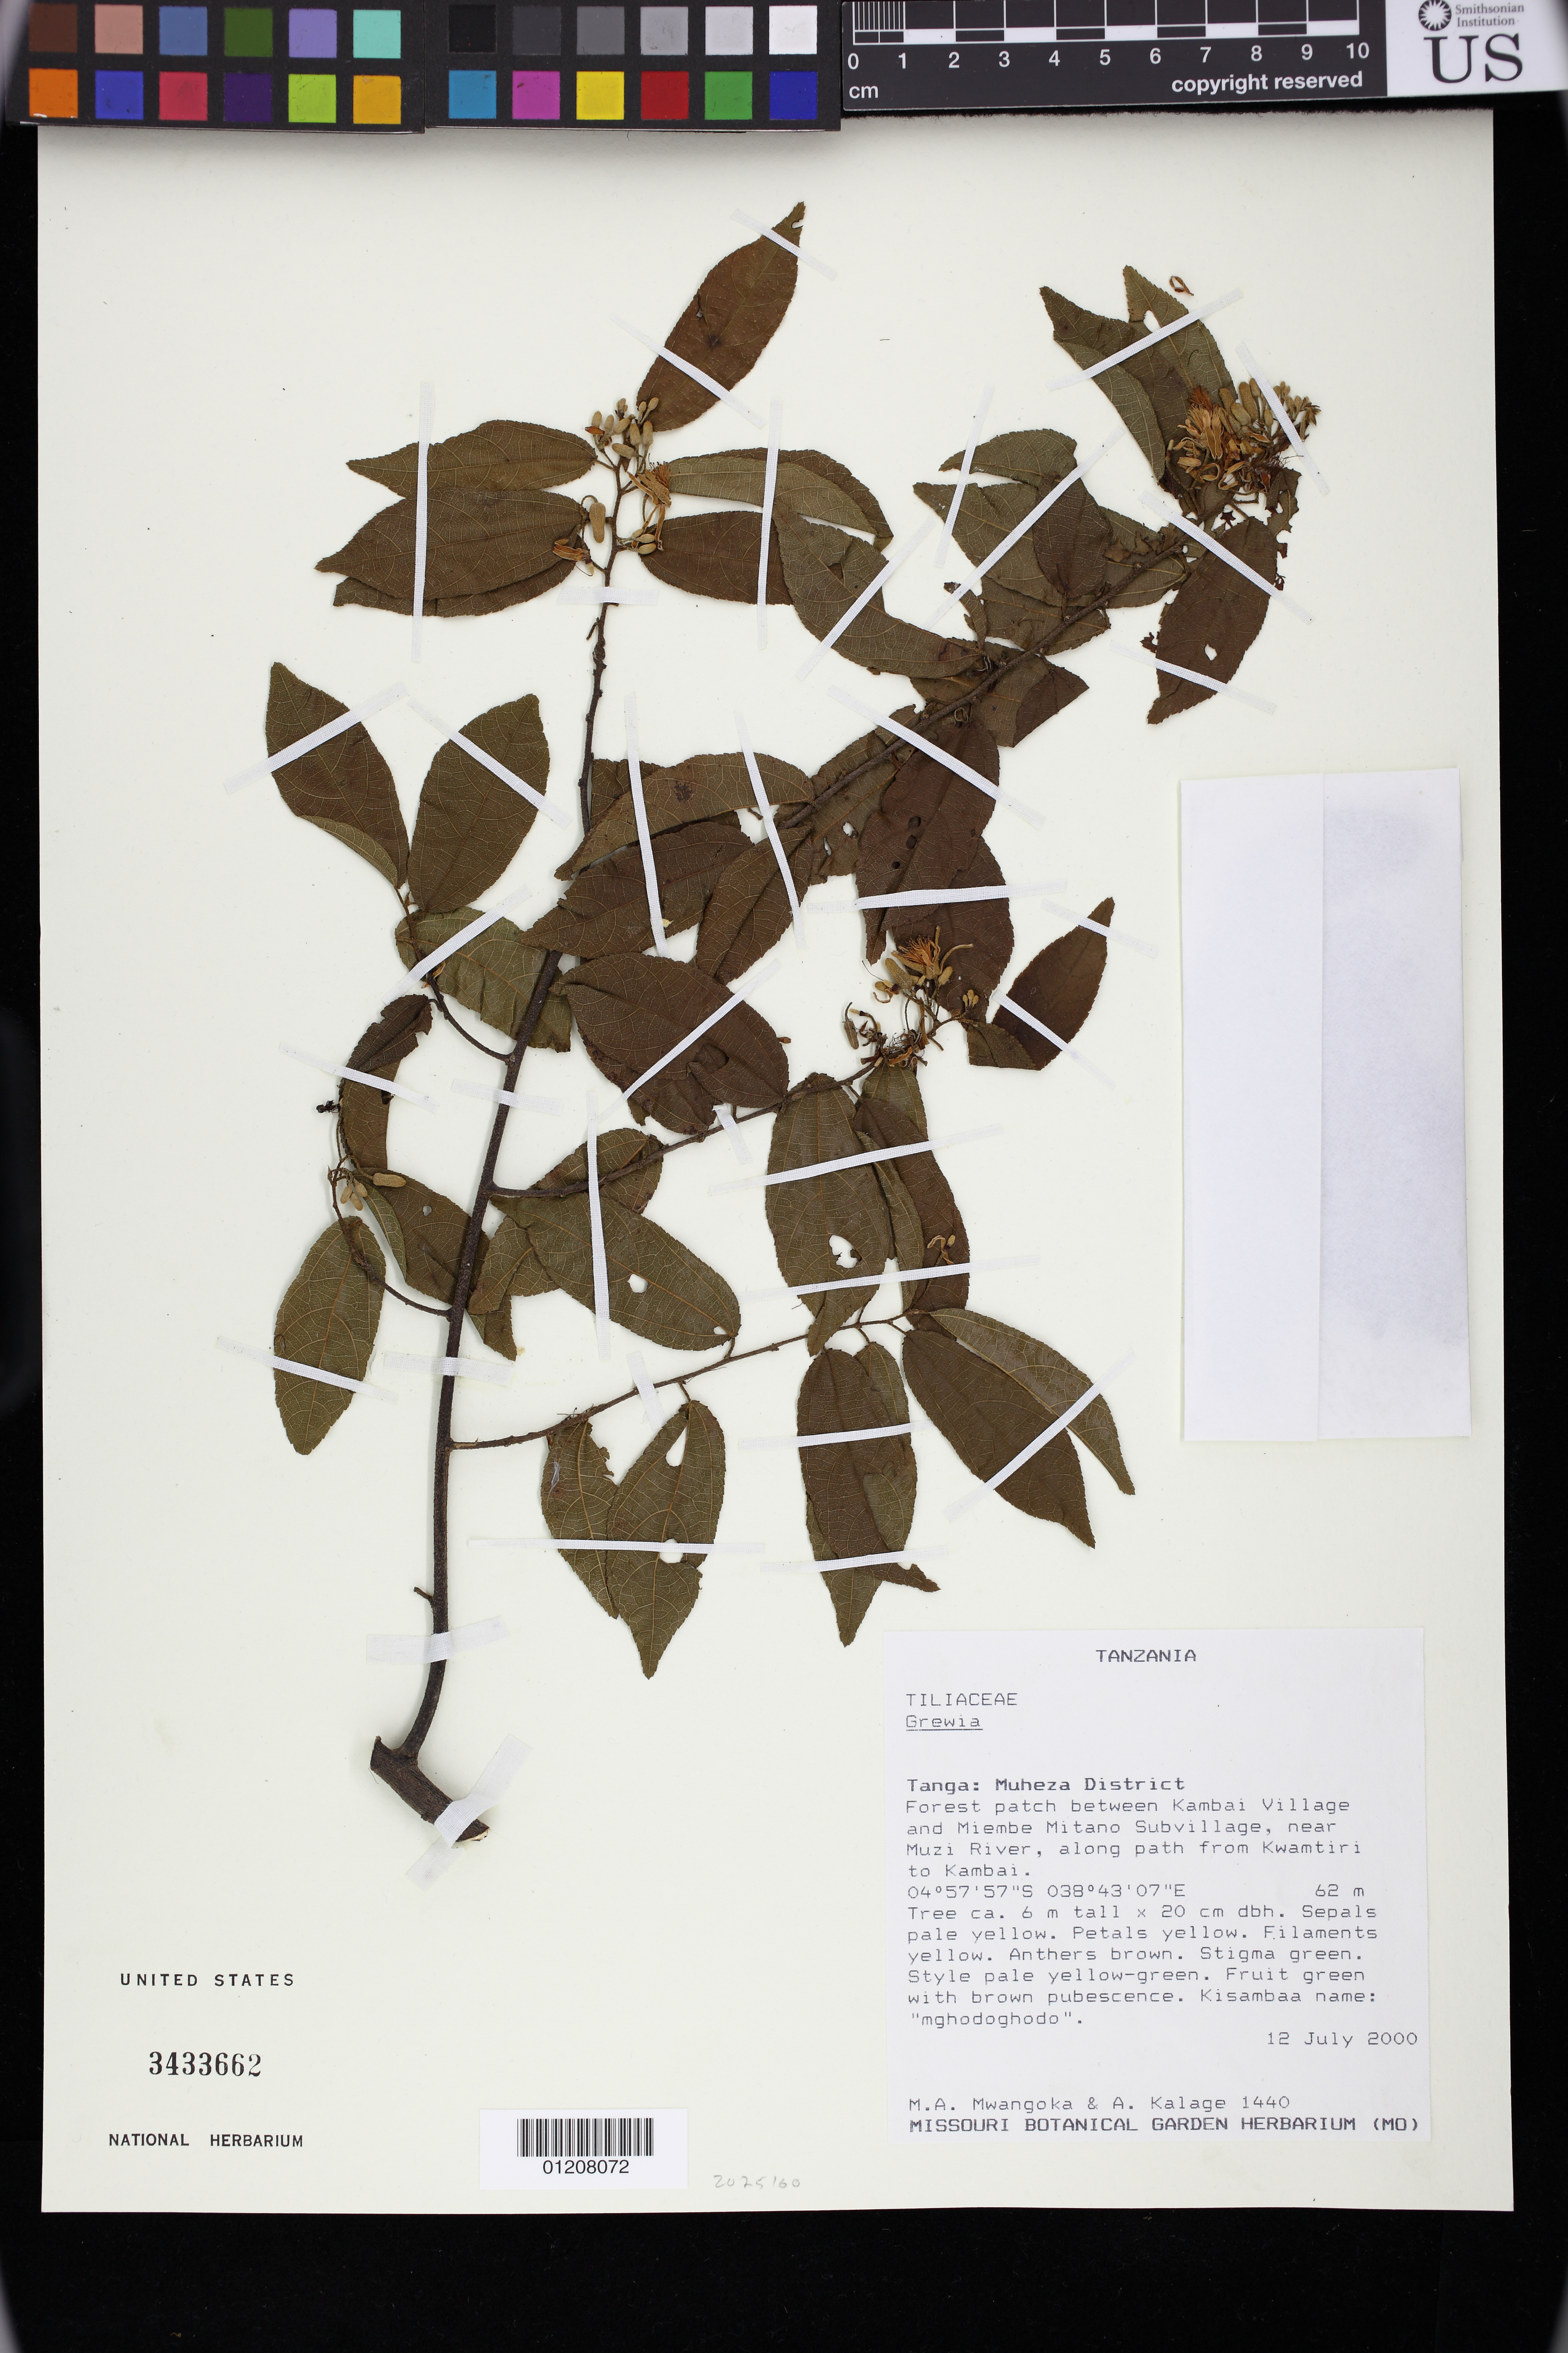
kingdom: Plantae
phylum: Tracheophyta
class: Magnoliopsida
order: Malvales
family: Malvaceae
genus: Grewia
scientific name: Grewia sp.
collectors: M. A. Mwangoka & A. Kalage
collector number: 1440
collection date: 2000-07-12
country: Tanzania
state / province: Tanga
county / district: Muheza District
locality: Forest patch between Kambai Village and Miembe Mitano Subvillage, near Muzi River, along path from Kwamtiri to Kambai.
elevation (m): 62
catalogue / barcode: US 3433662